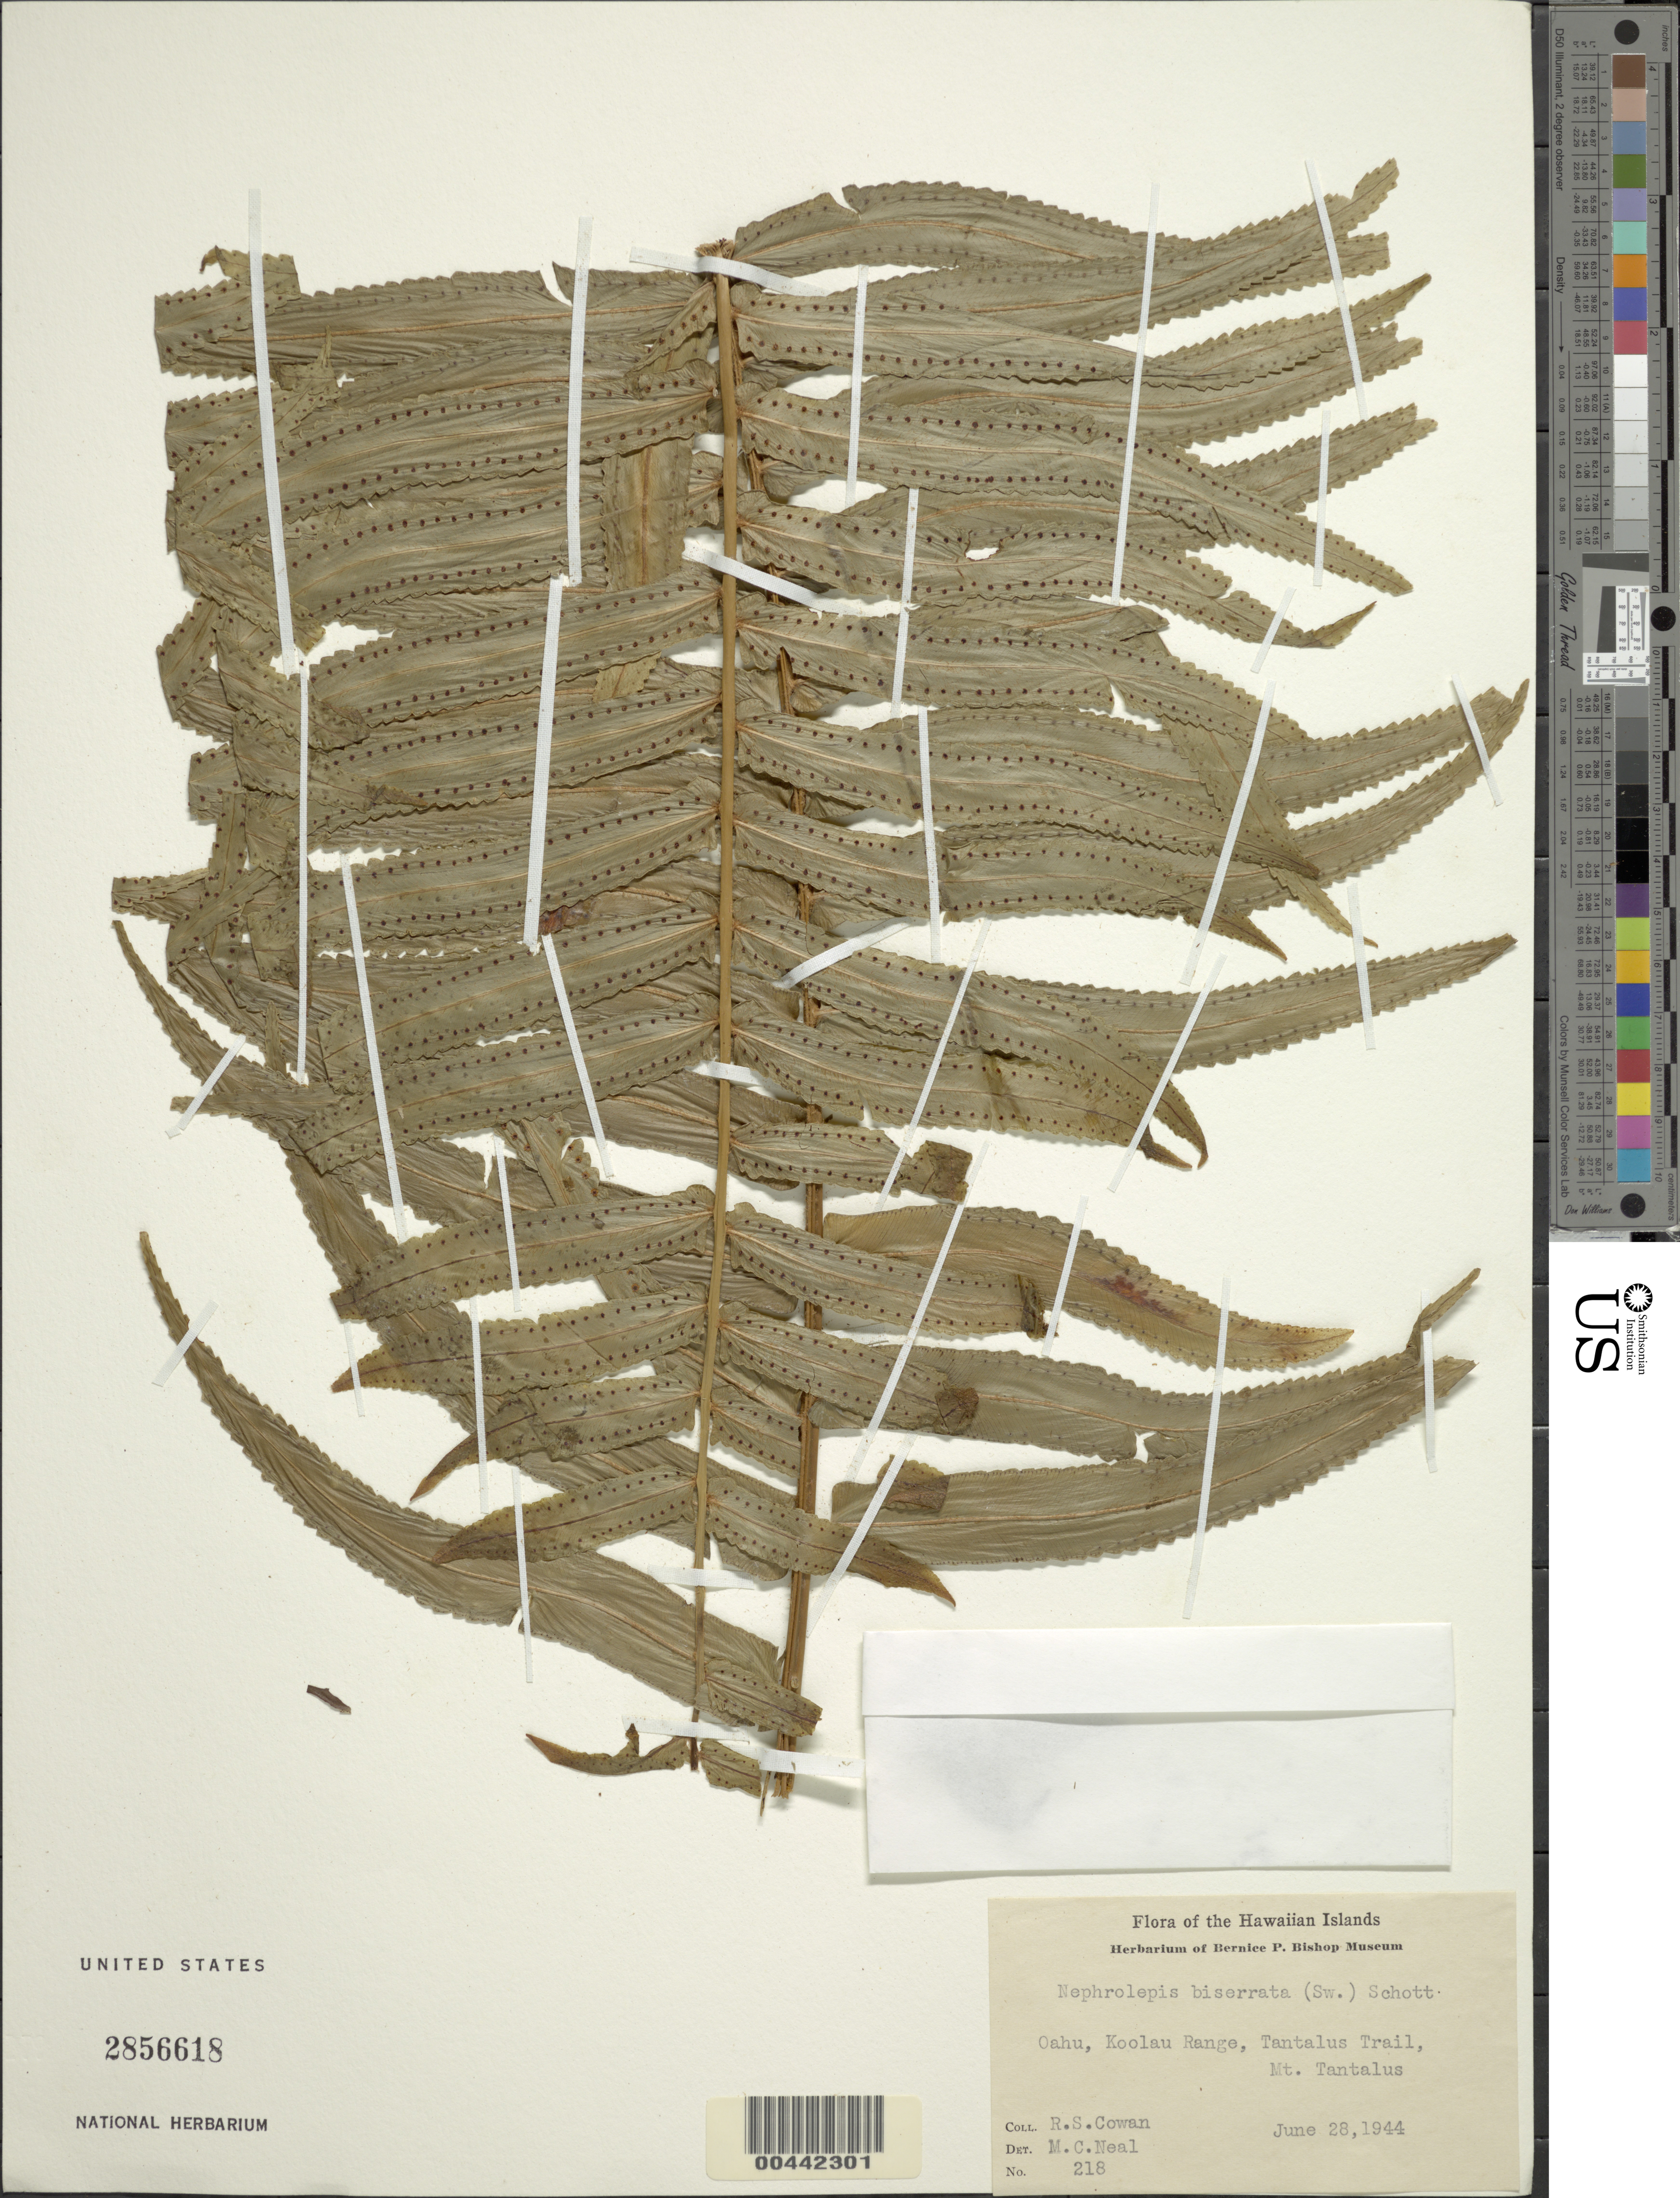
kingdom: Plantae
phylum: Tracheophyta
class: Polypodiopsida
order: Polypodiales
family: Nephrolepidaceae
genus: Nephrolepis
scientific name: Nephrolepis biserrata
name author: (Sw.) Schott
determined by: Ning, W. S.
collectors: R. S. Cowan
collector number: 218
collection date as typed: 28 Jun 1944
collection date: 1944-06-28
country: United States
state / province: Hawaii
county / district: Honolulu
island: Oahu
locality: Oahu, Koolau Range, Tantalus Trail, Mt. Tantalus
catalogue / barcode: US 2856618